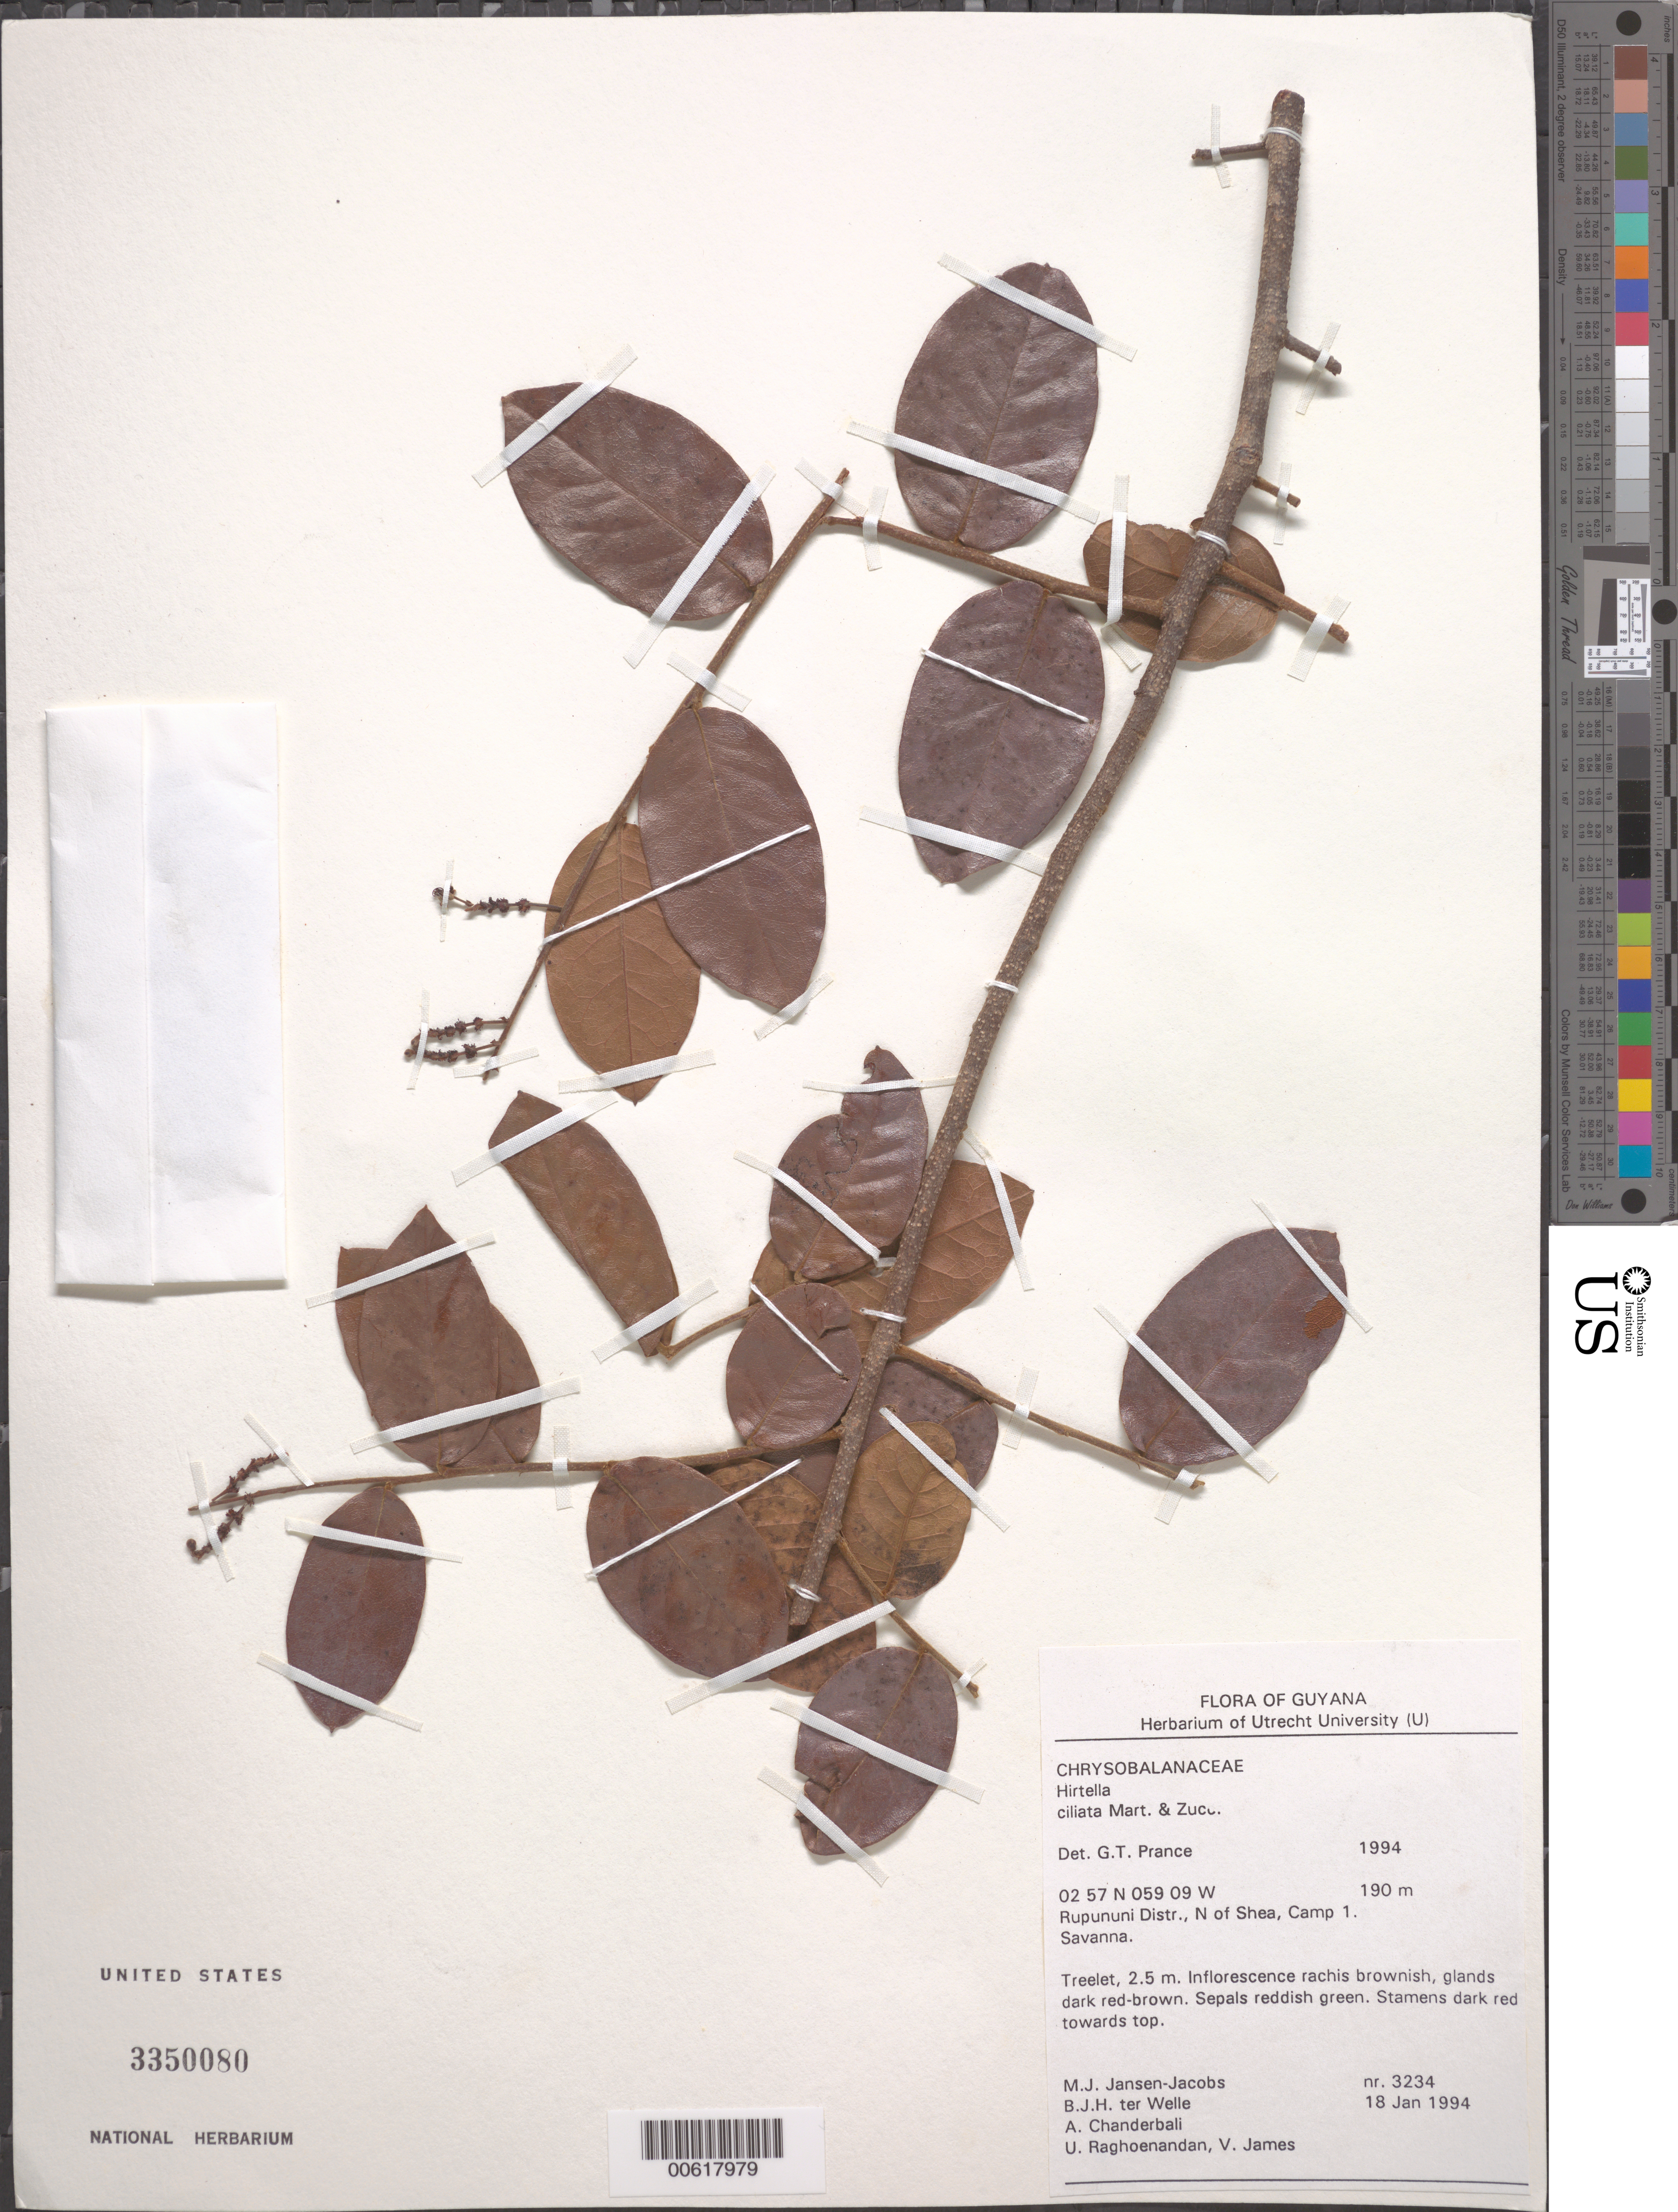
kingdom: Plantae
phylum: Tracheophyta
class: Magnoliopsida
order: Malpighiales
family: Chrysobalanaceae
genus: Hirtella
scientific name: Hirtella ciliata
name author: Mart. & Zucc.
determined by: Prance, G. T.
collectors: M. J. Jansen-Jacobs, B. Welle, A. S. Chanderbali, U. Raghoenandan & V. James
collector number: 3234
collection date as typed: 18-Jan-94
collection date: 1994-01-18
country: Guyana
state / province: U. Takutu-U. Essequibo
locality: Shea, N of, camp 1, Rupununi District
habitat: Savanna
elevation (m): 190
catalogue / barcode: US 3350080